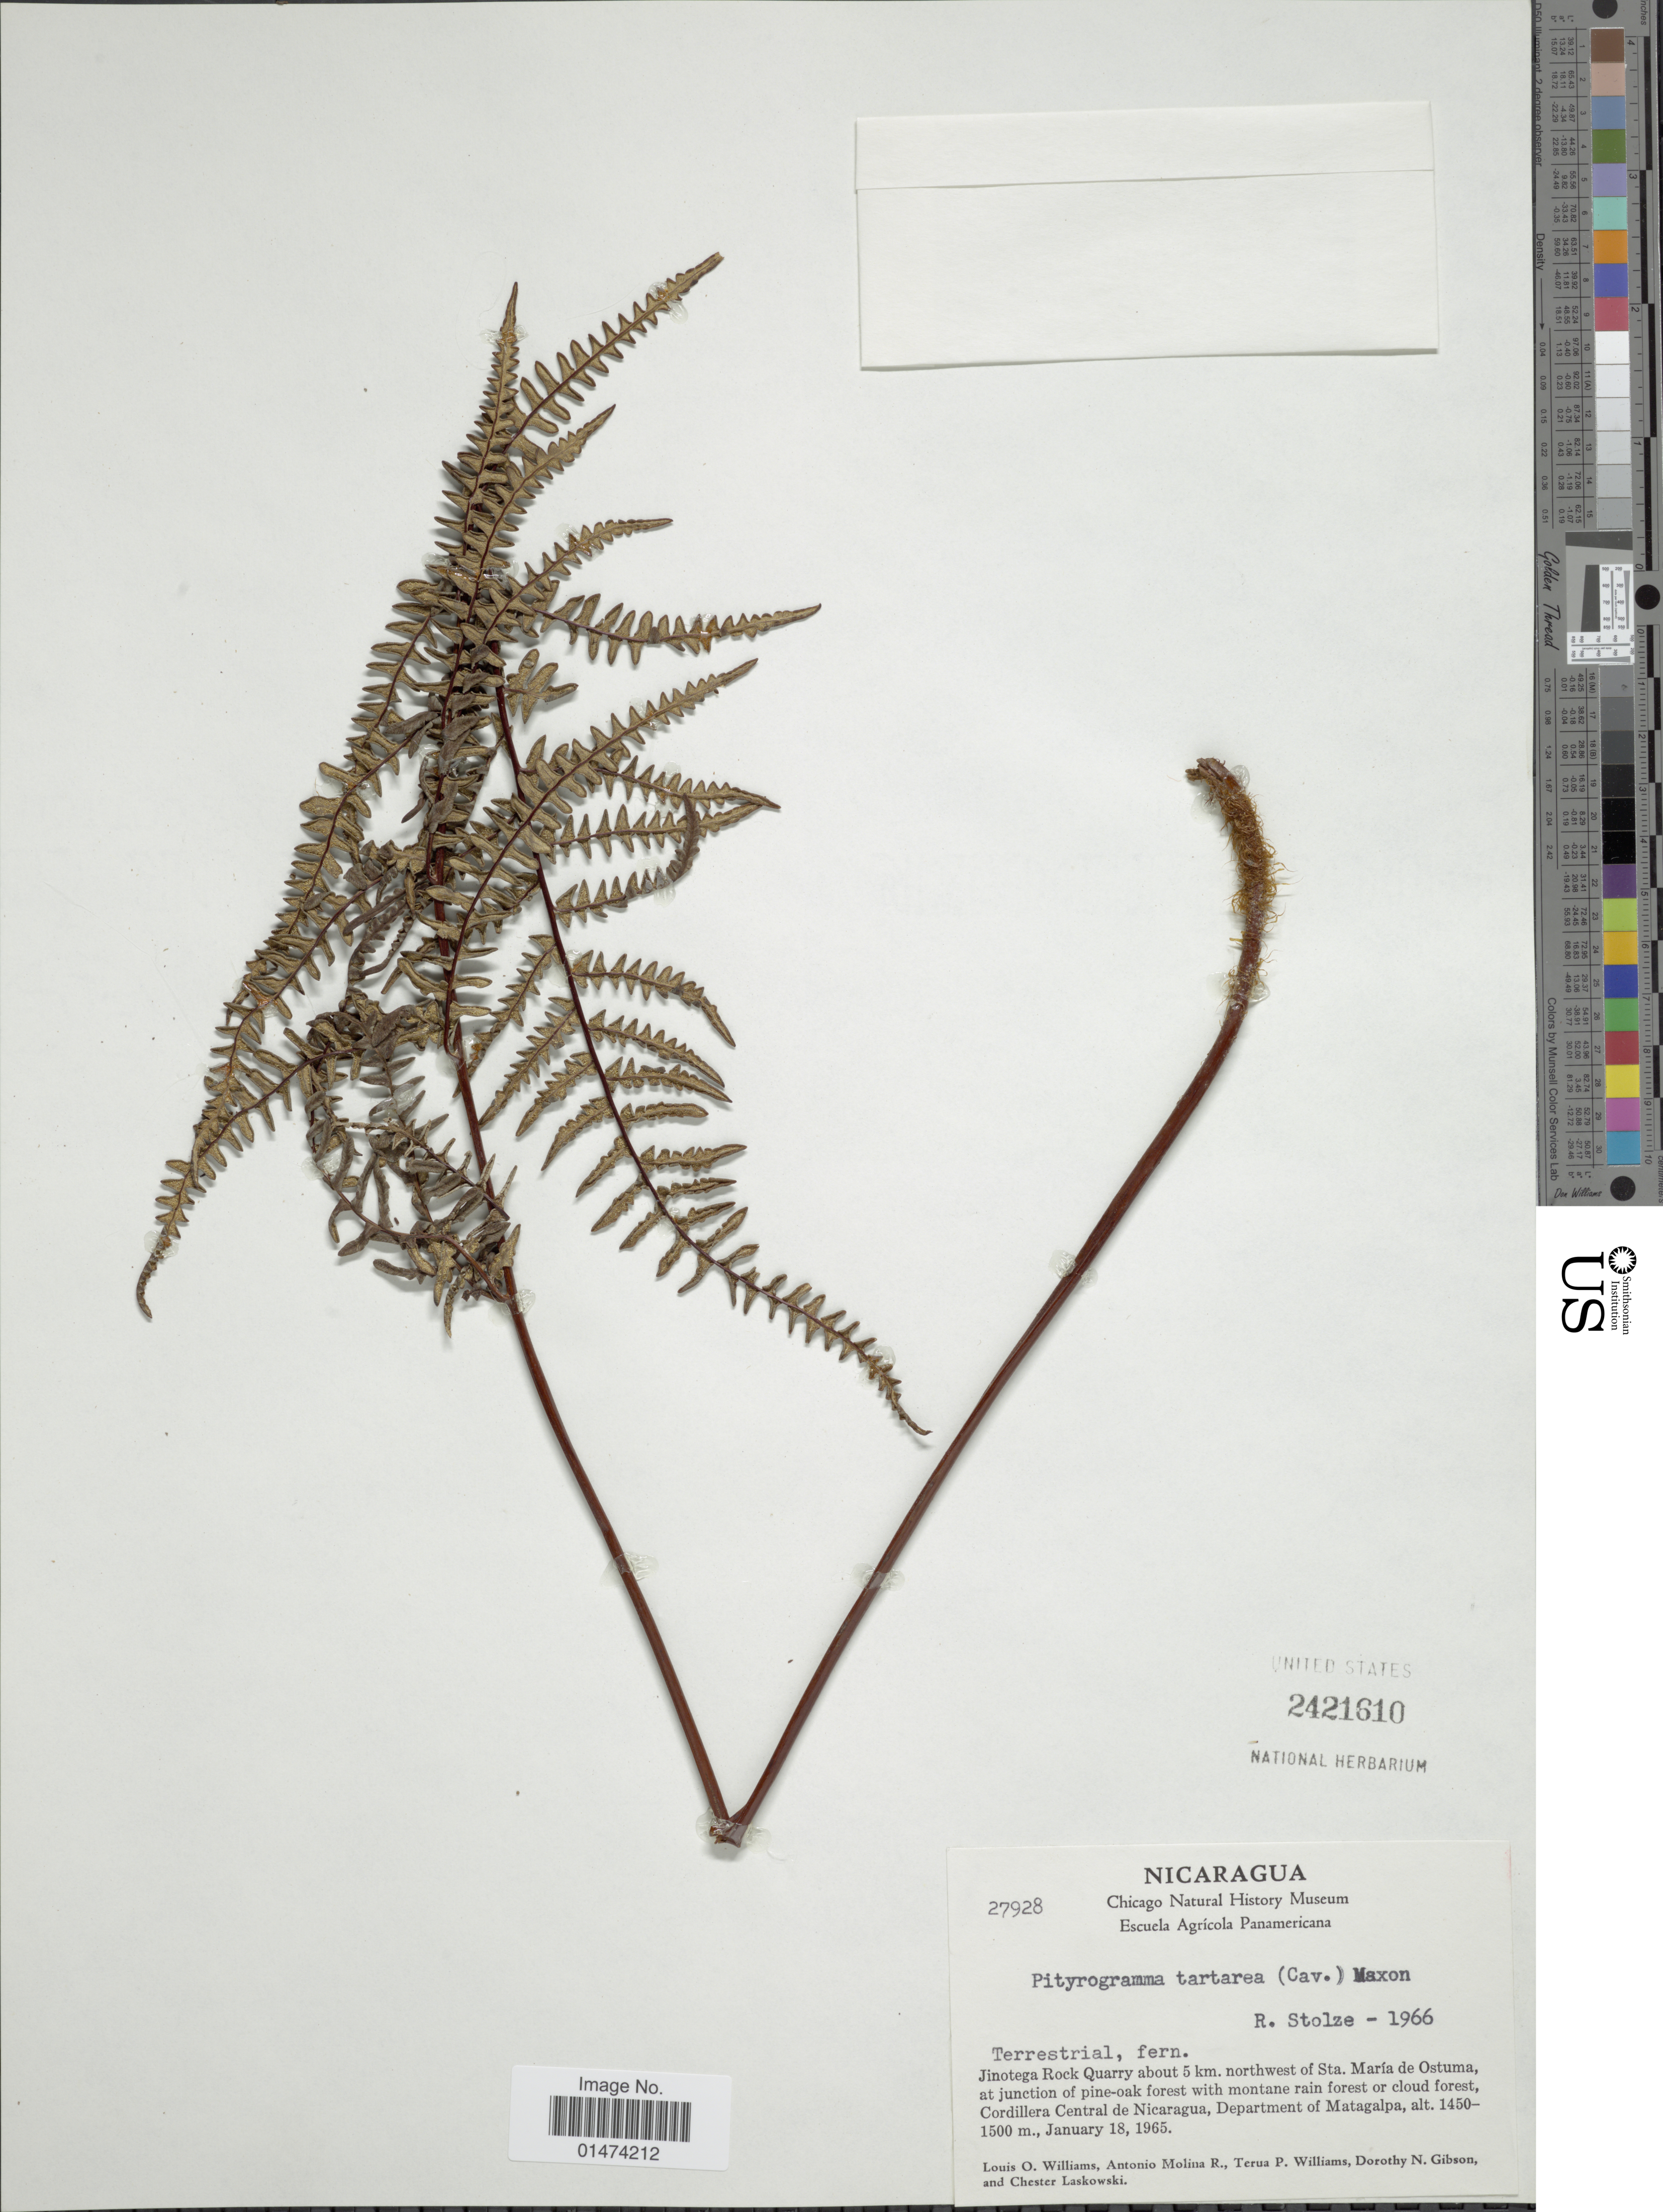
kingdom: Plantae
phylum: Tracheophyta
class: Polypodiopsida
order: Polypodiales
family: Pteridaceae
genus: Pityrogramma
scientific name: Pityrogramma tartarea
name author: (Cav.) Maxon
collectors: L. O. Williams, A. Molina R., T. P. Williams, D. N. Gibson & C. Laskowski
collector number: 27928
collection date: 1965-01-18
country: Nicaragua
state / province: Matagalpa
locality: Jinotega Rock Quarry about 5 km. northwest of Sta. Maria de Ostuma, at junction of pine-oak with montane rain forest or cloud forest, Cordillera Central de nicaragua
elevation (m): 1450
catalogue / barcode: US 2421610